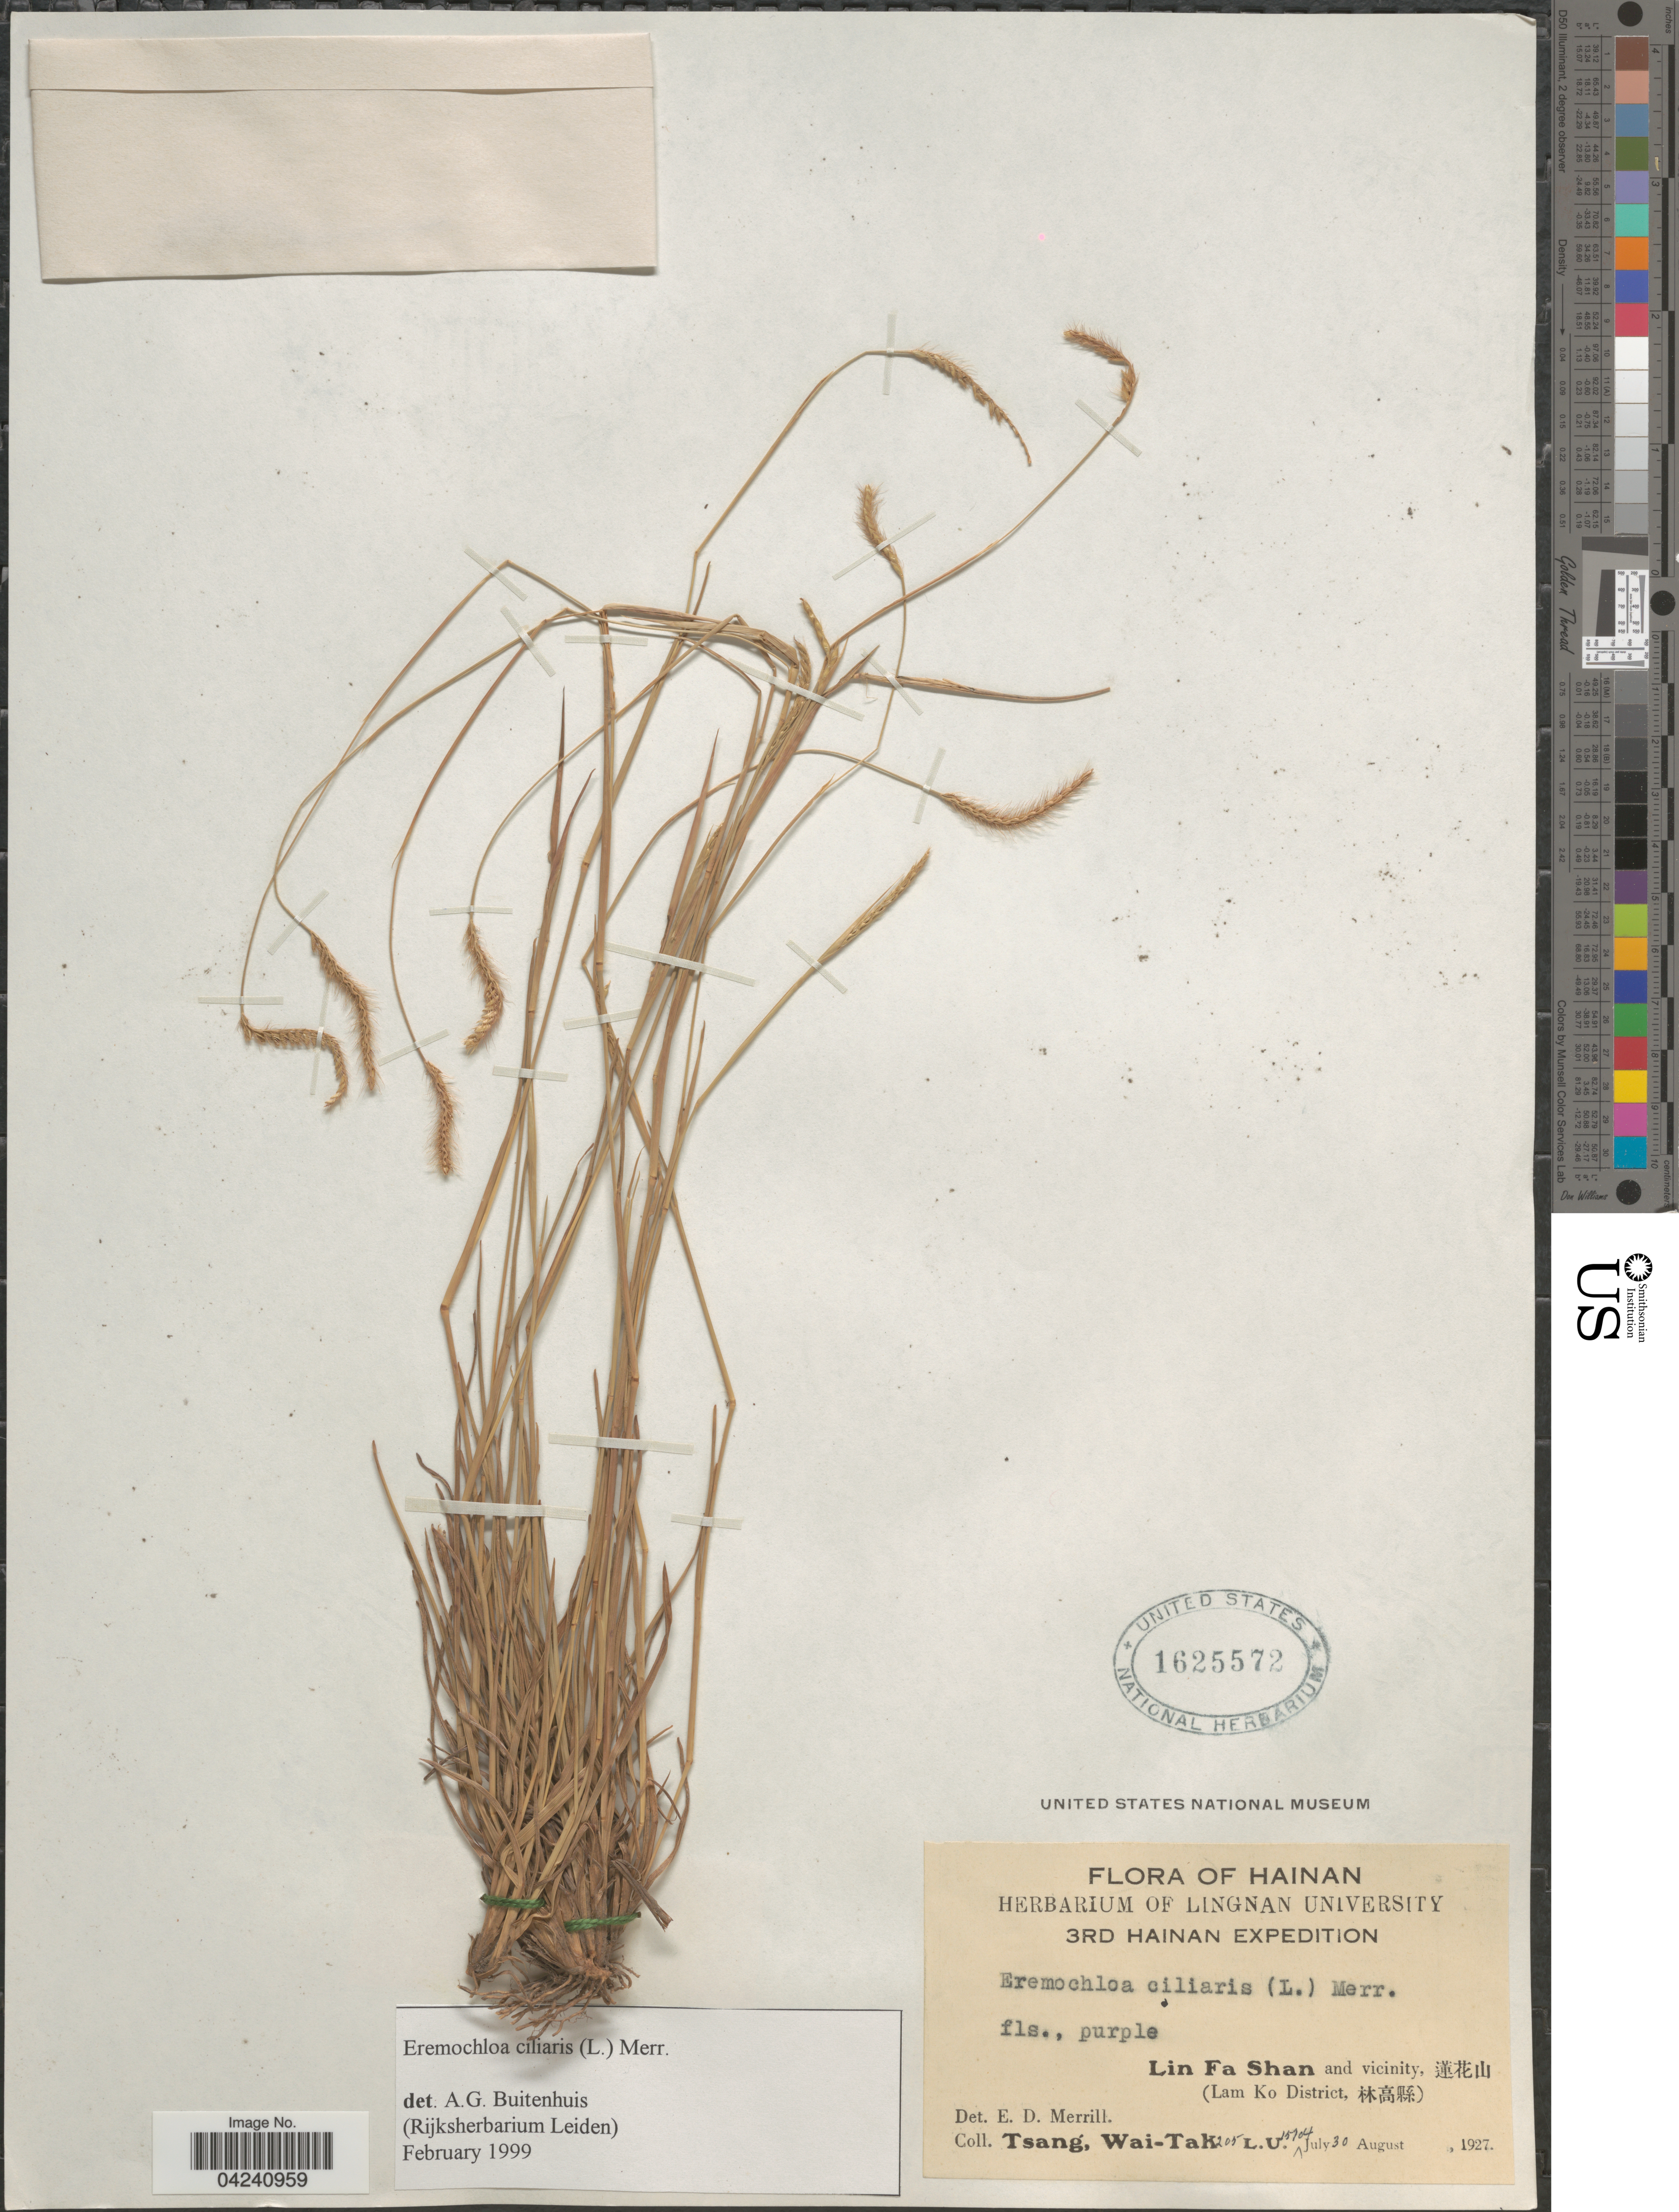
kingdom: Plantae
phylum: Tracheophyta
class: Liliopsida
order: Poales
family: Poaceae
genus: Eremochloa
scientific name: Eremochloa ciliaris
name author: (L.) Merr.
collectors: W. T. Tsang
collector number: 205 L.U.15704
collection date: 1927-07-30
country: China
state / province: Hainan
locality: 3rd Hainan E[Foreign script]pedition. Lin Fa Shan and vicinity, [Foreign script] (Lam Ko District, [Foreign script]).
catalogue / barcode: US 1625572